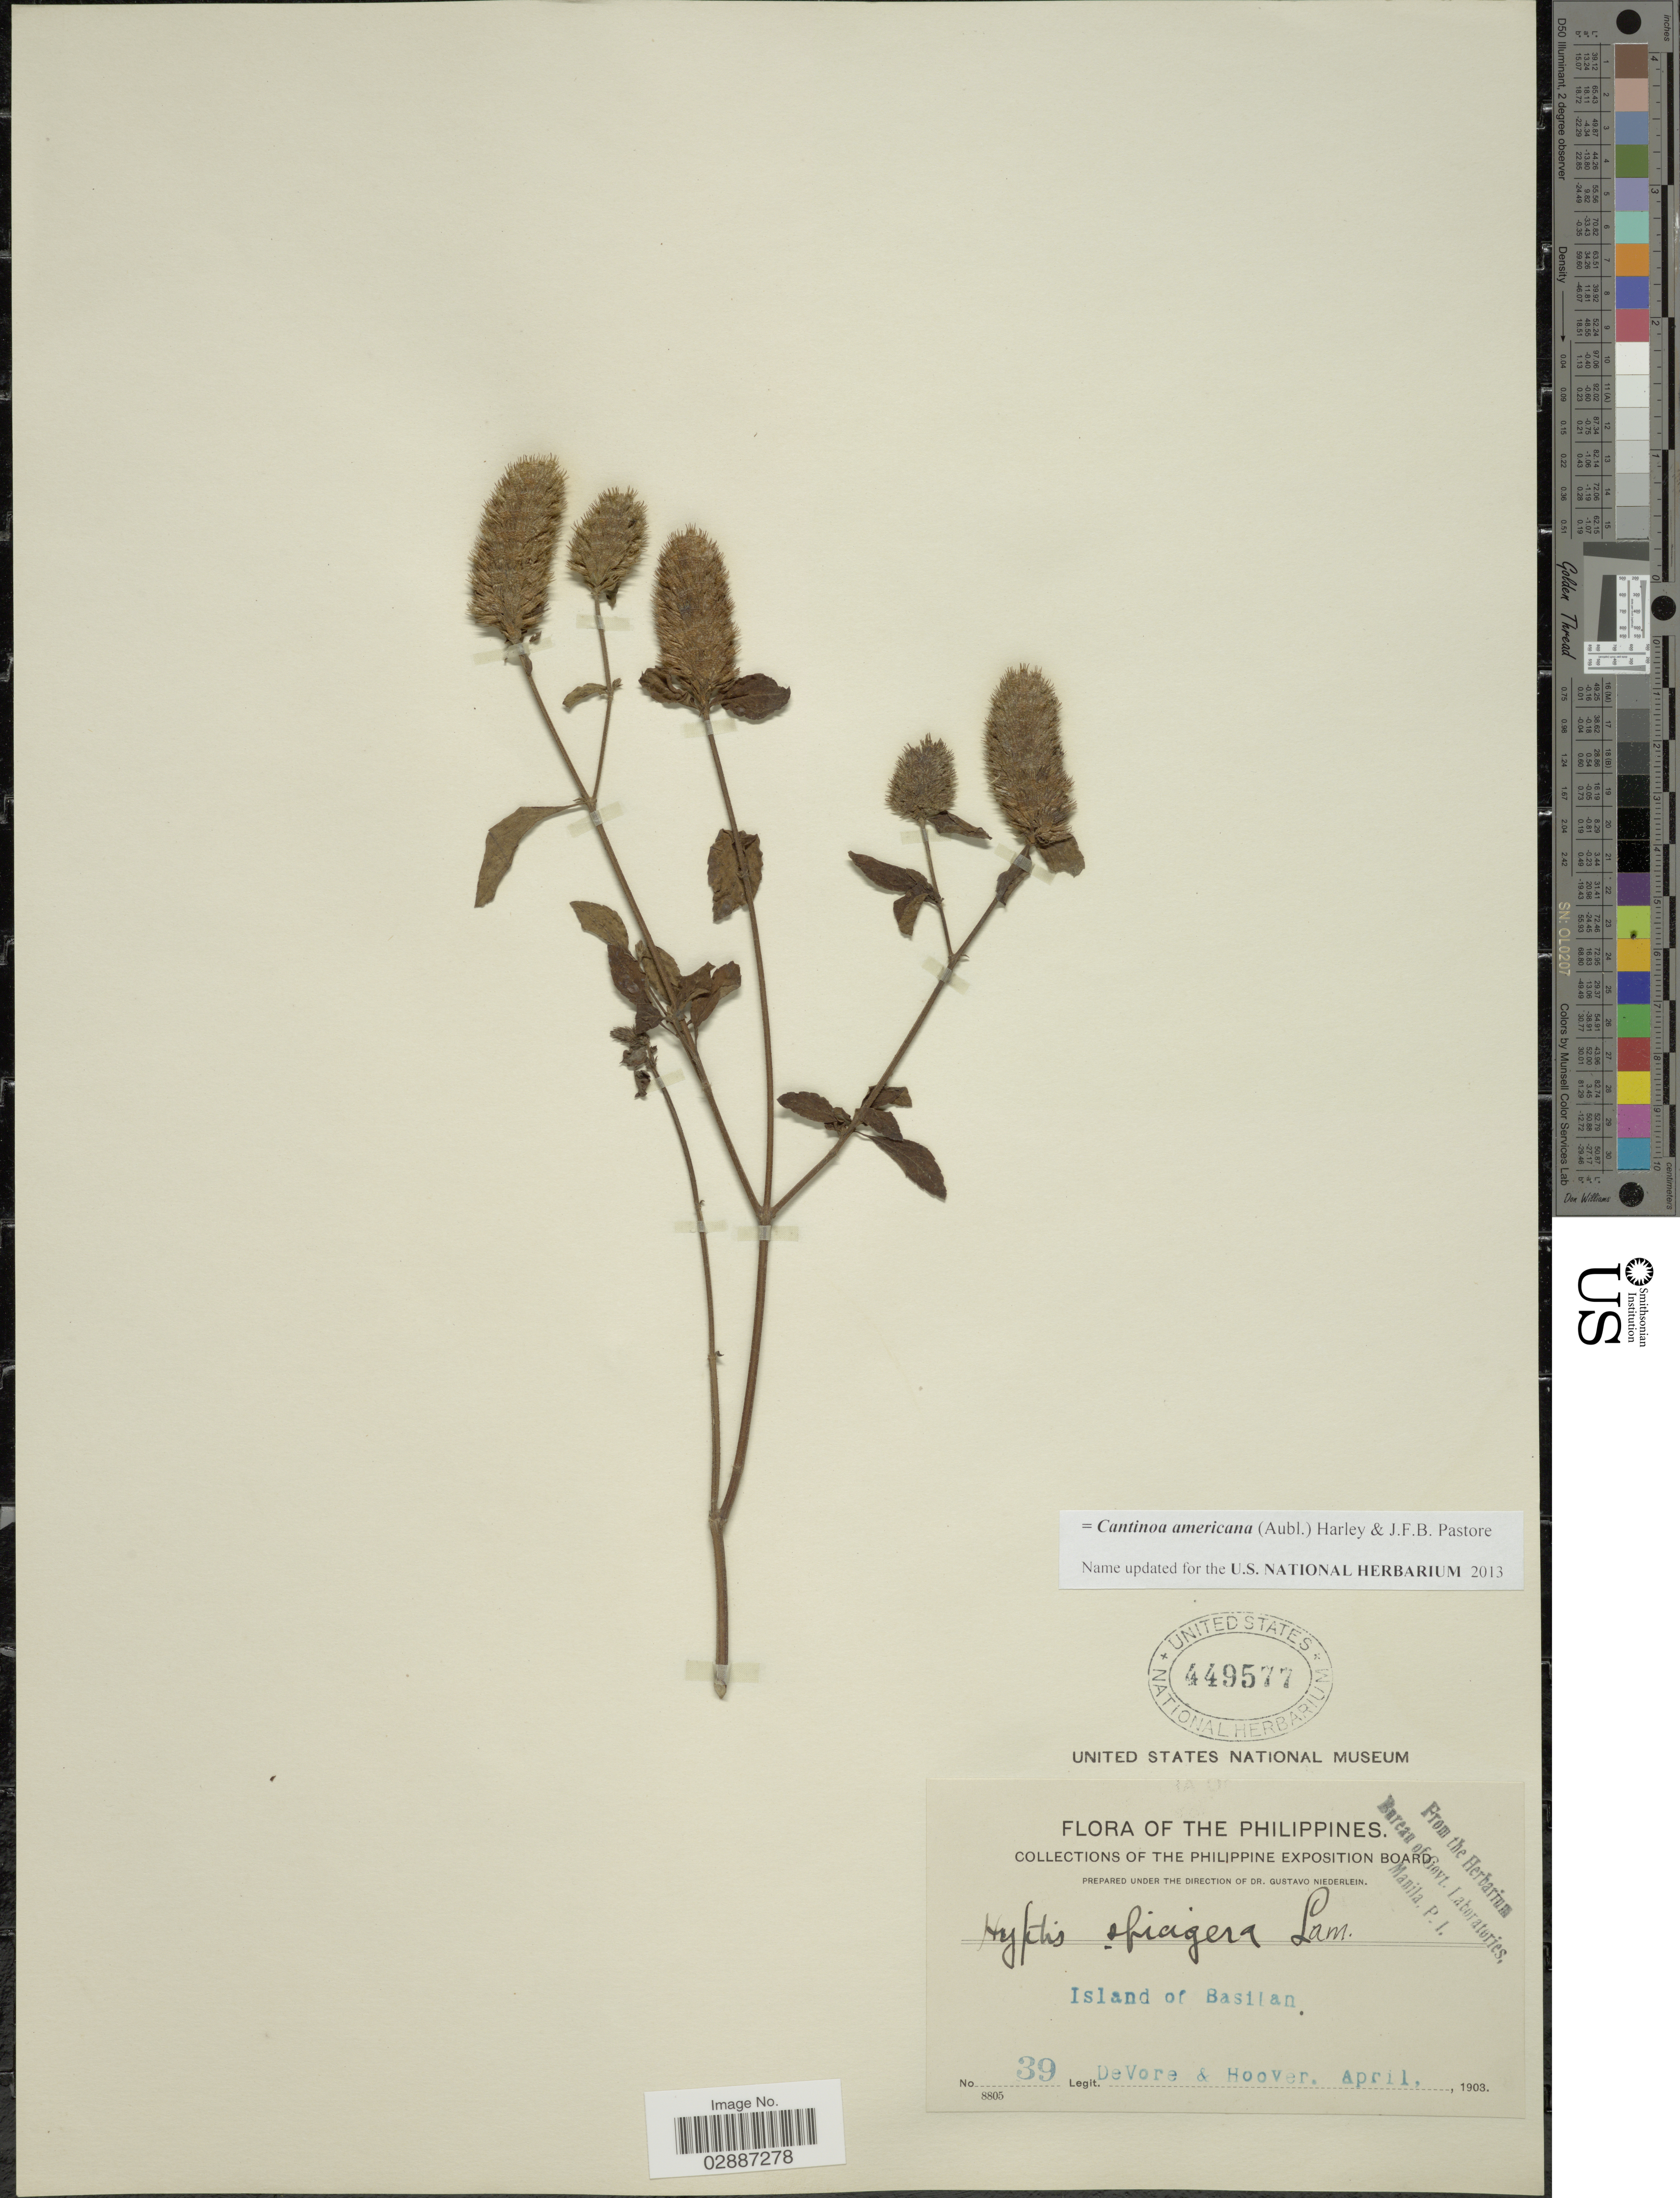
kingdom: Plantae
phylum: Tracheophyta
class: Magnoliopsida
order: Lamiales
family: Lamiaceae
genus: Cantinoa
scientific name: Cantinoa americana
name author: (Aubl.) Harley & J.F.B. Pastore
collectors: B. F. DeVore & -- Hoover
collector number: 39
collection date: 1903-04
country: Philippines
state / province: Muslim Mindanao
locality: Island of Basilan.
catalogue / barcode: US 449577